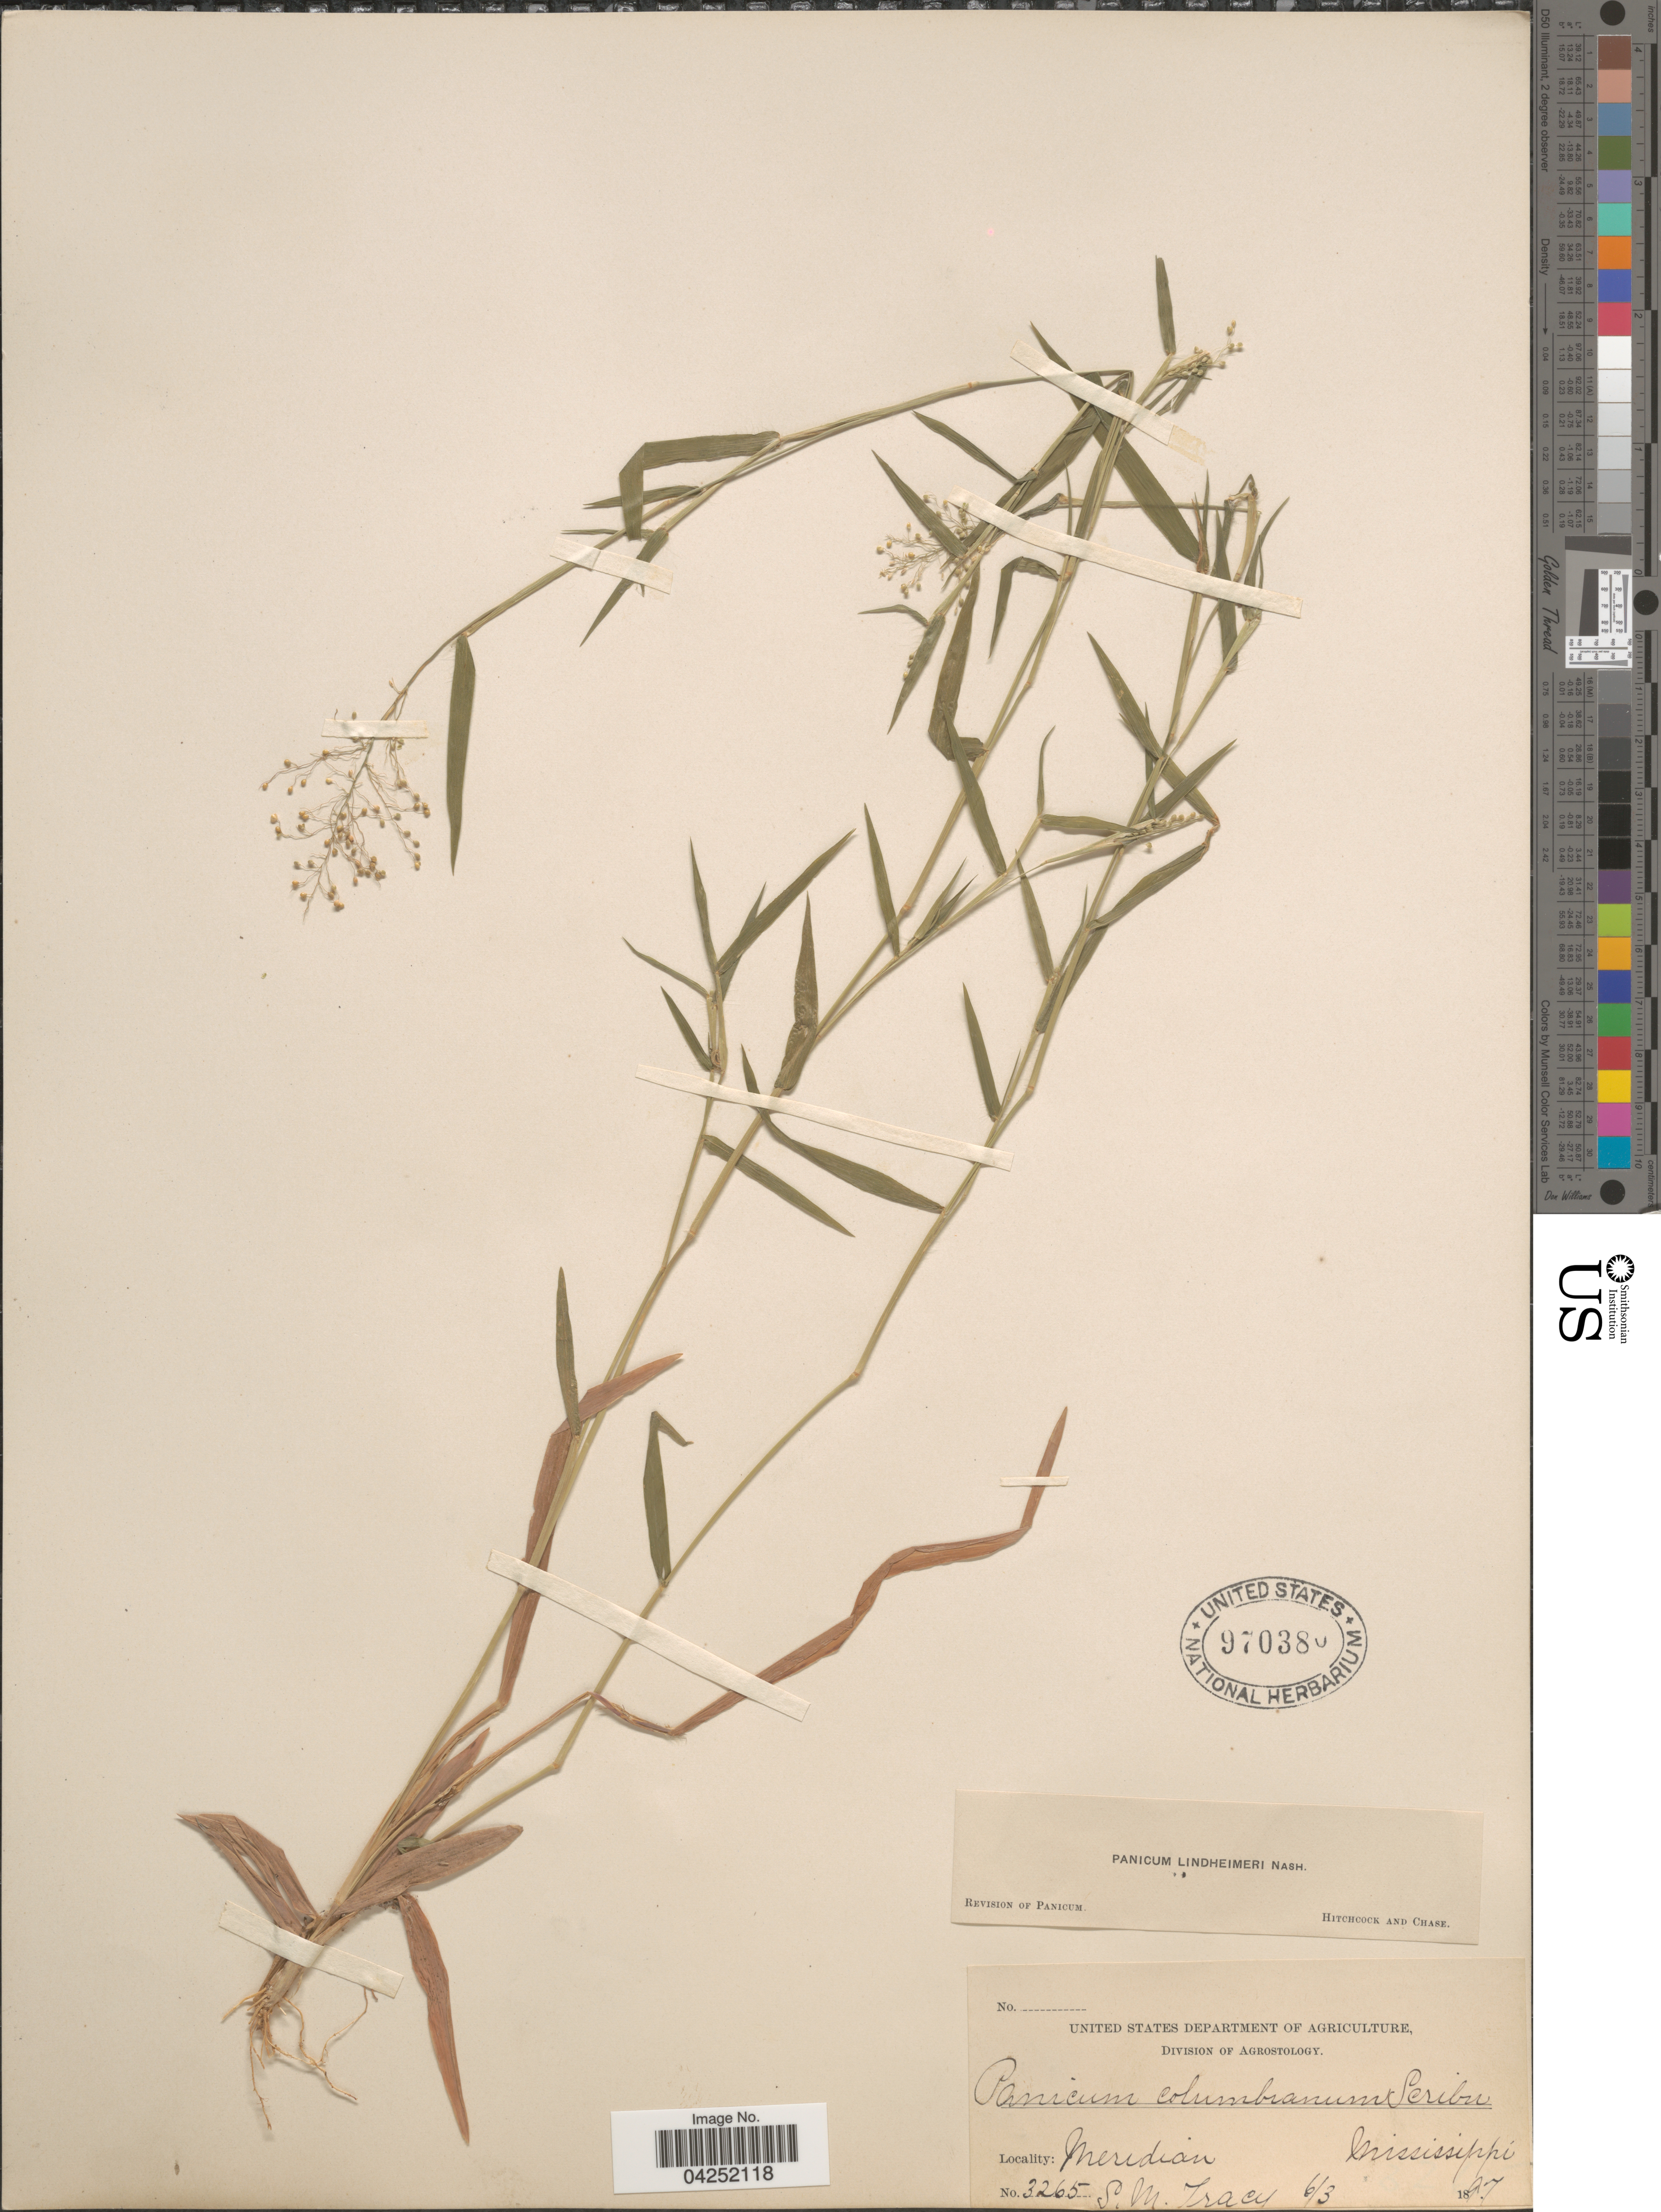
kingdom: Plantae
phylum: Tracheophyta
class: Liliopsida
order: Poales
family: Poaceae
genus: Dichanthelium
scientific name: Dichanthelium acuminatum var. lindheimeri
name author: (Nash) Gould & C.A. Clark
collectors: S. M. Tracy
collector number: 3265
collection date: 1897-06-03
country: United States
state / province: Mississippi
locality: Meridian.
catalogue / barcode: US 970380